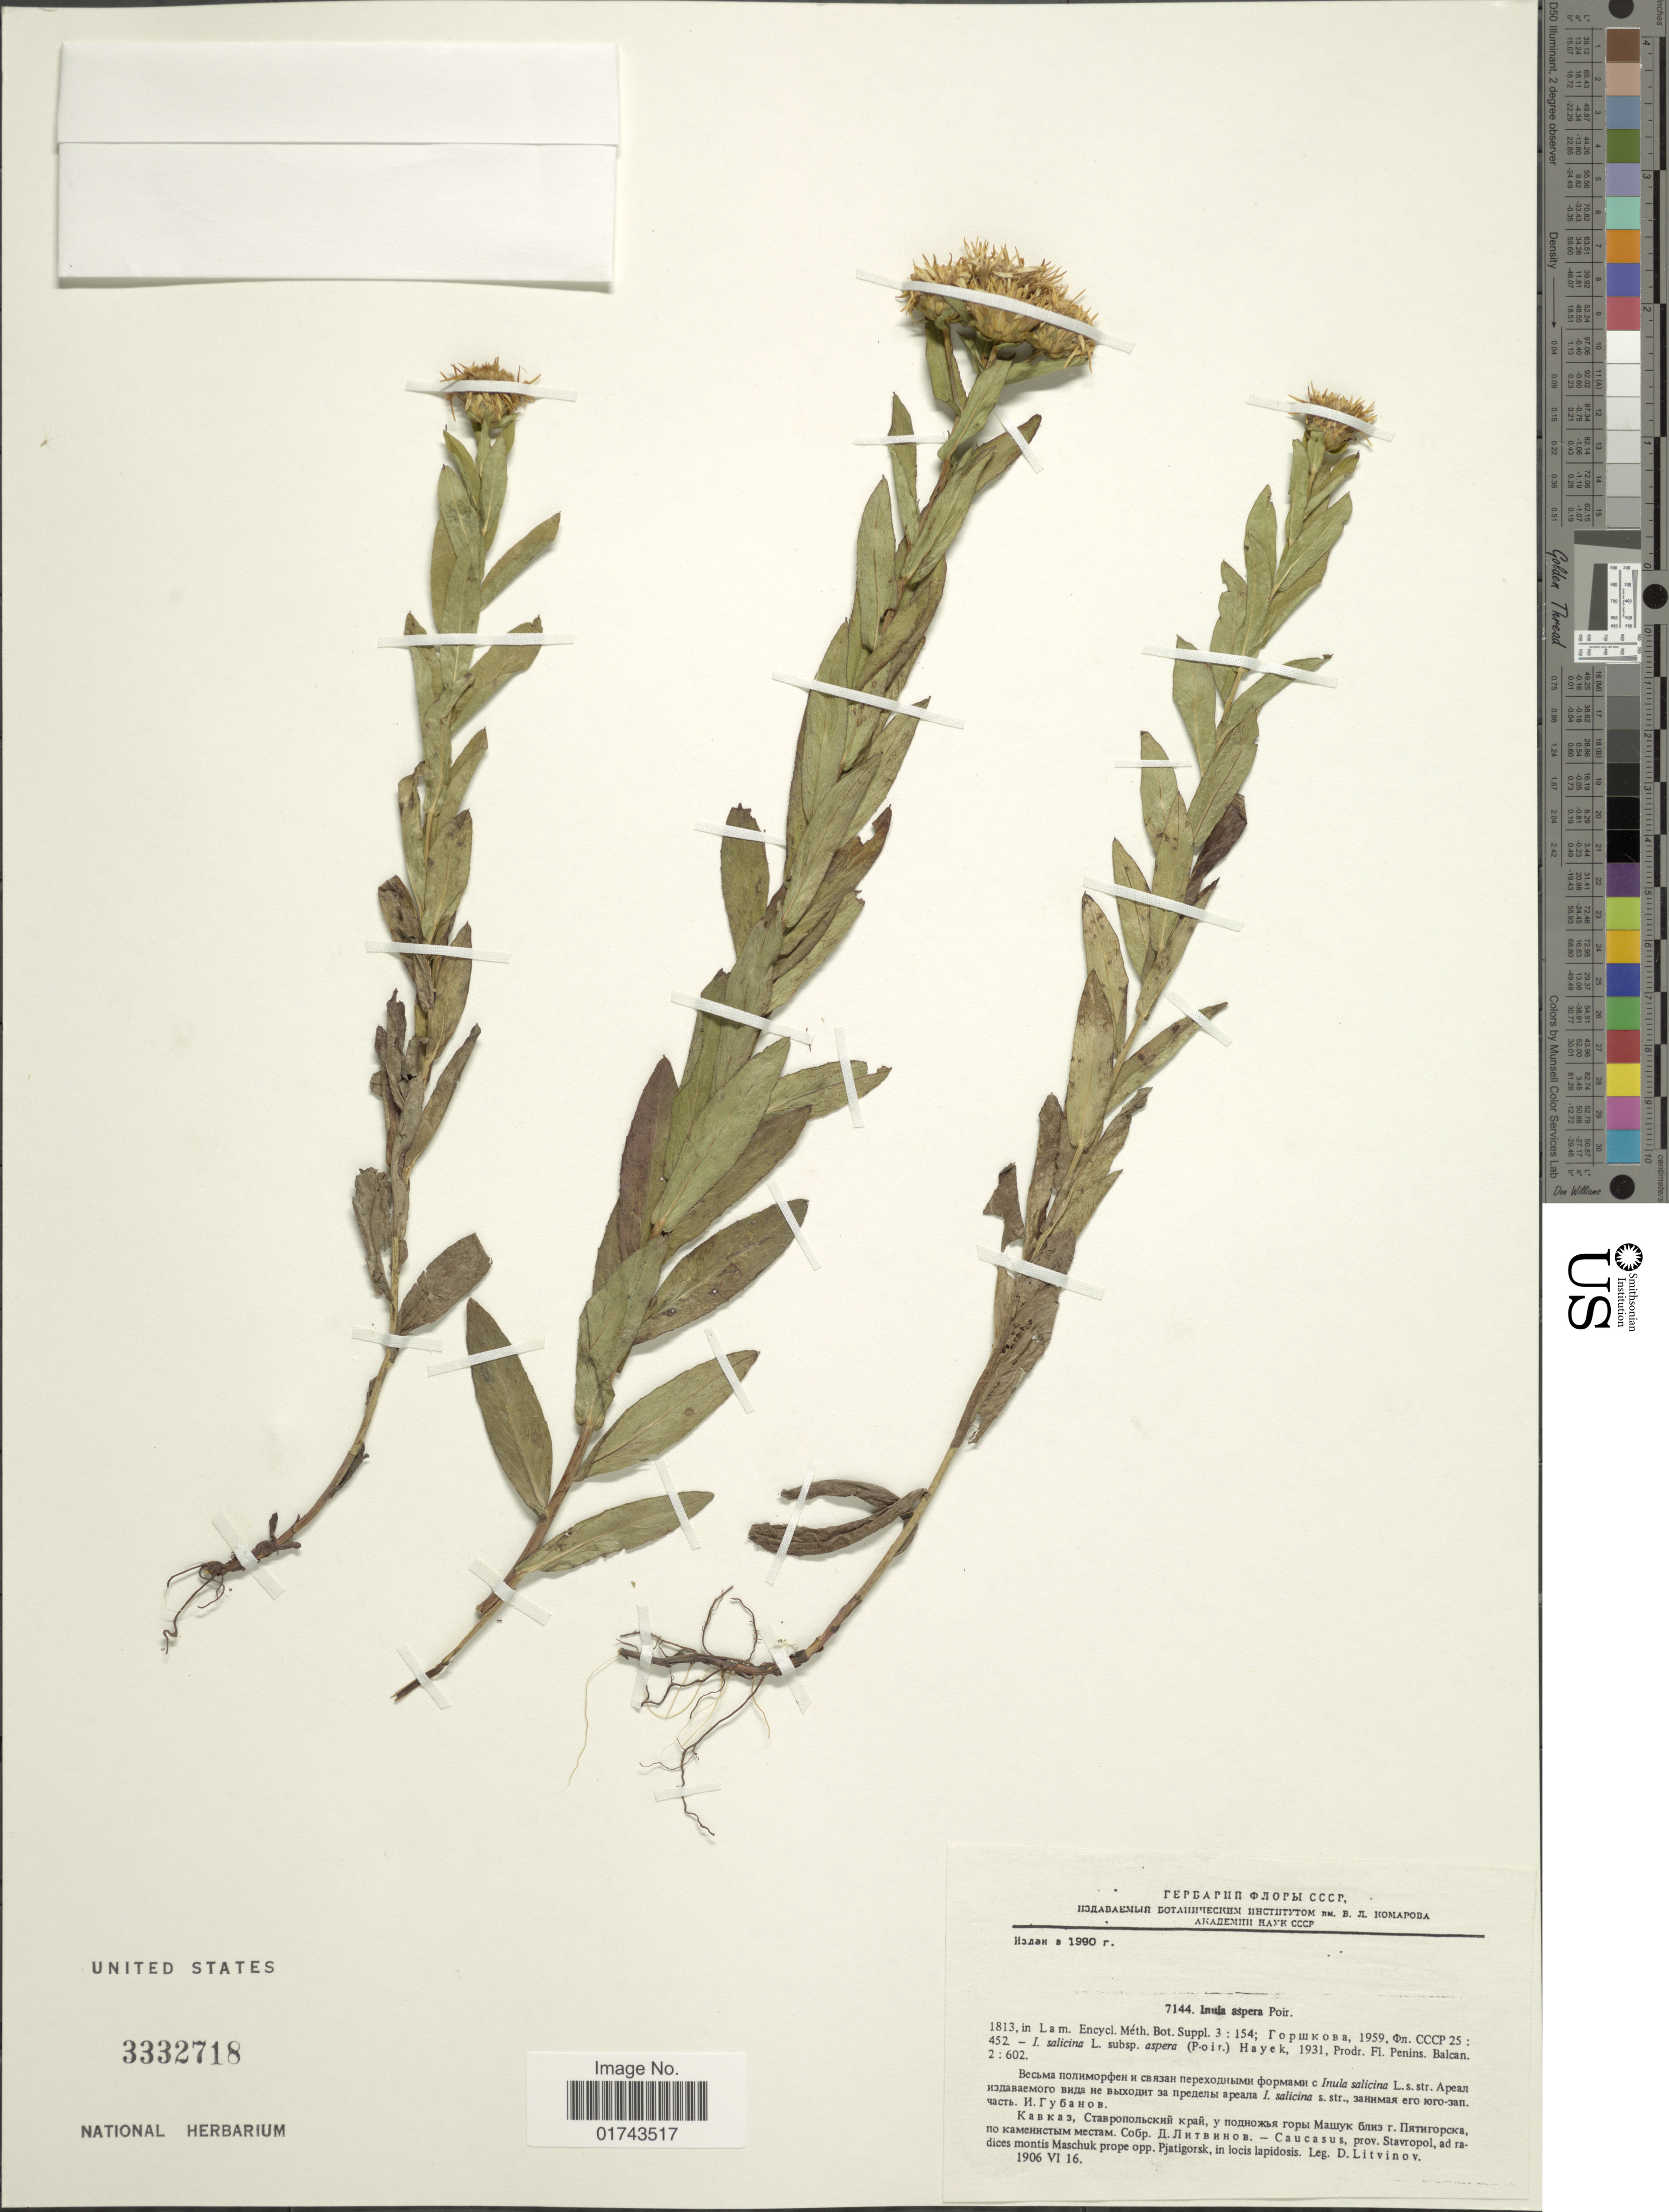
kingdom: Plantae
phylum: Tracheophyta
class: Magnoliopsida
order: Asterales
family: Asteraceae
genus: Inula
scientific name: Inula aspera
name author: Poir.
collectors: D. Litvinov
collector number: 1813?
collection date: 1906-06-16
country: Russian Federation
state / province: Stavropol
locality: Mashuk Mt. near Pyatigorsk.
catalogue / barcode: US 3332718